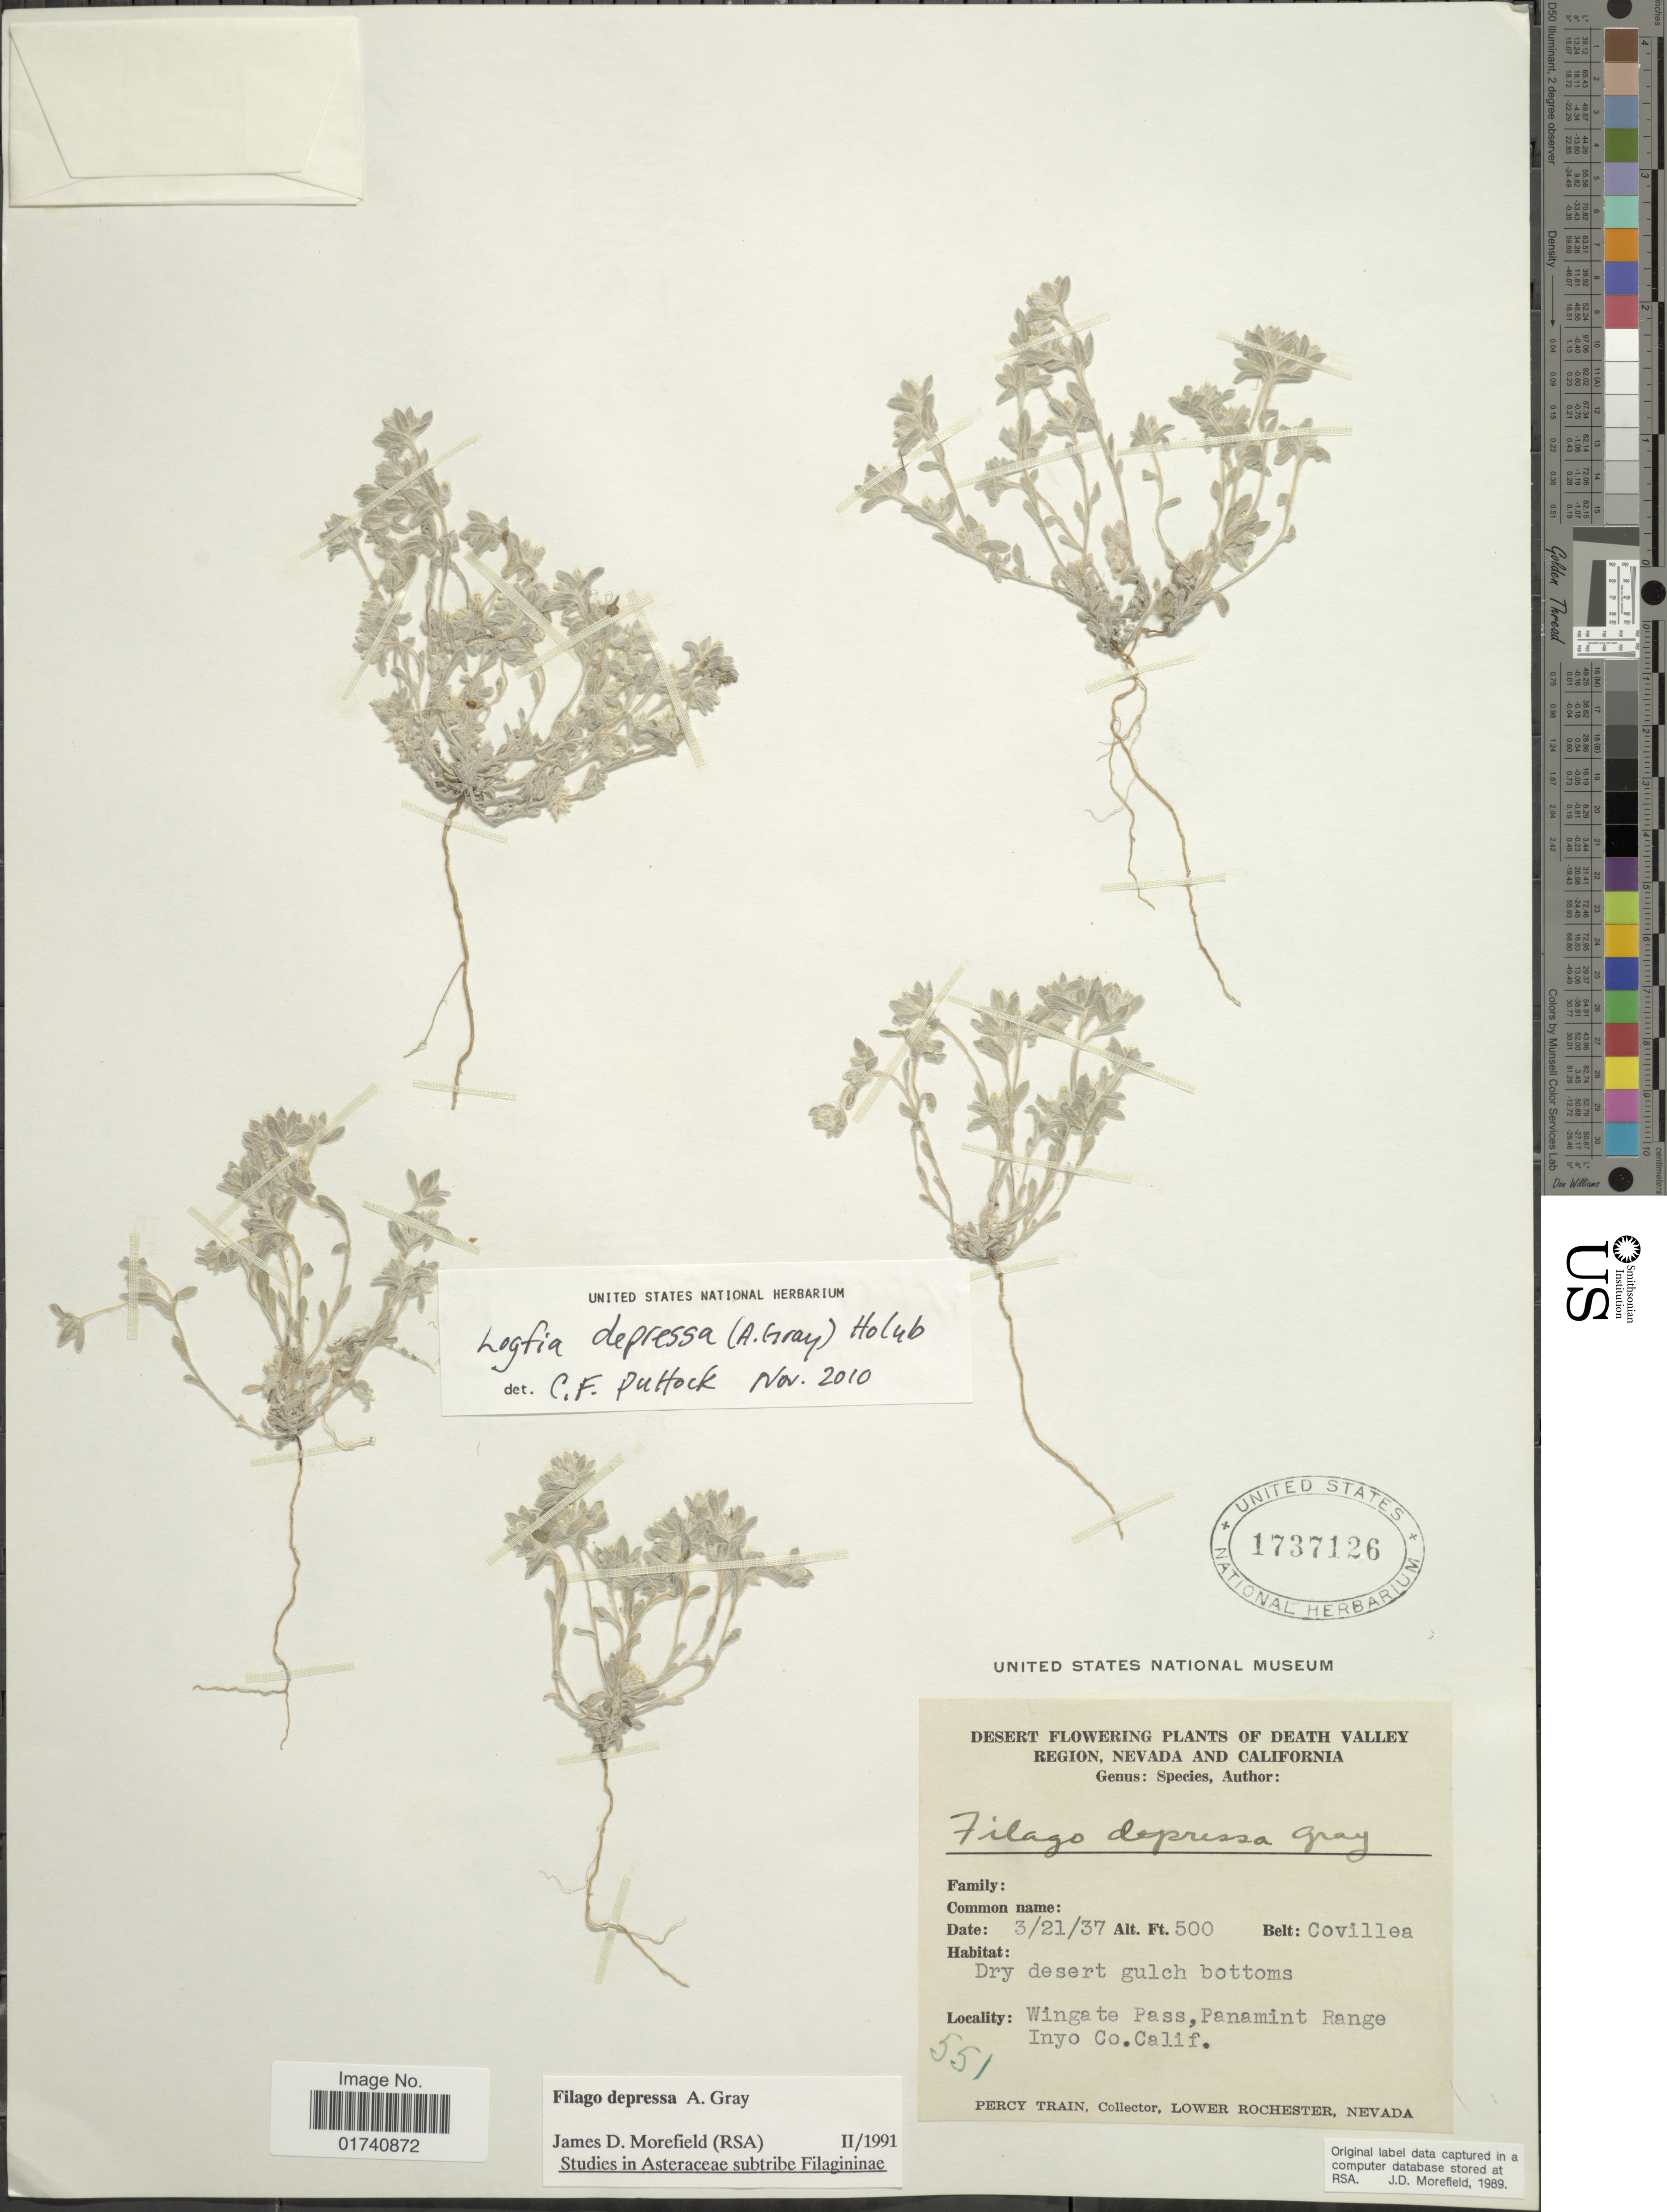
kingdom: Plantae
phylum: Tracheophyta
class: Magnoliopsida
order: Asterales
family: Asteraceae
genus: Logfia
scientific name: Logfia depressa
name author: (A. Gray) Holub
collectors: P. Train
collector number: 551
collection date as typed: Transcribed d/m/y: 21/3/37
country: United States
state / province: California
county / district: Inyo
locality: Wingate Pass, Panamint Range Inyo Co. Calif.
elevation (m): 152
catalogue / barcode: US 1737126